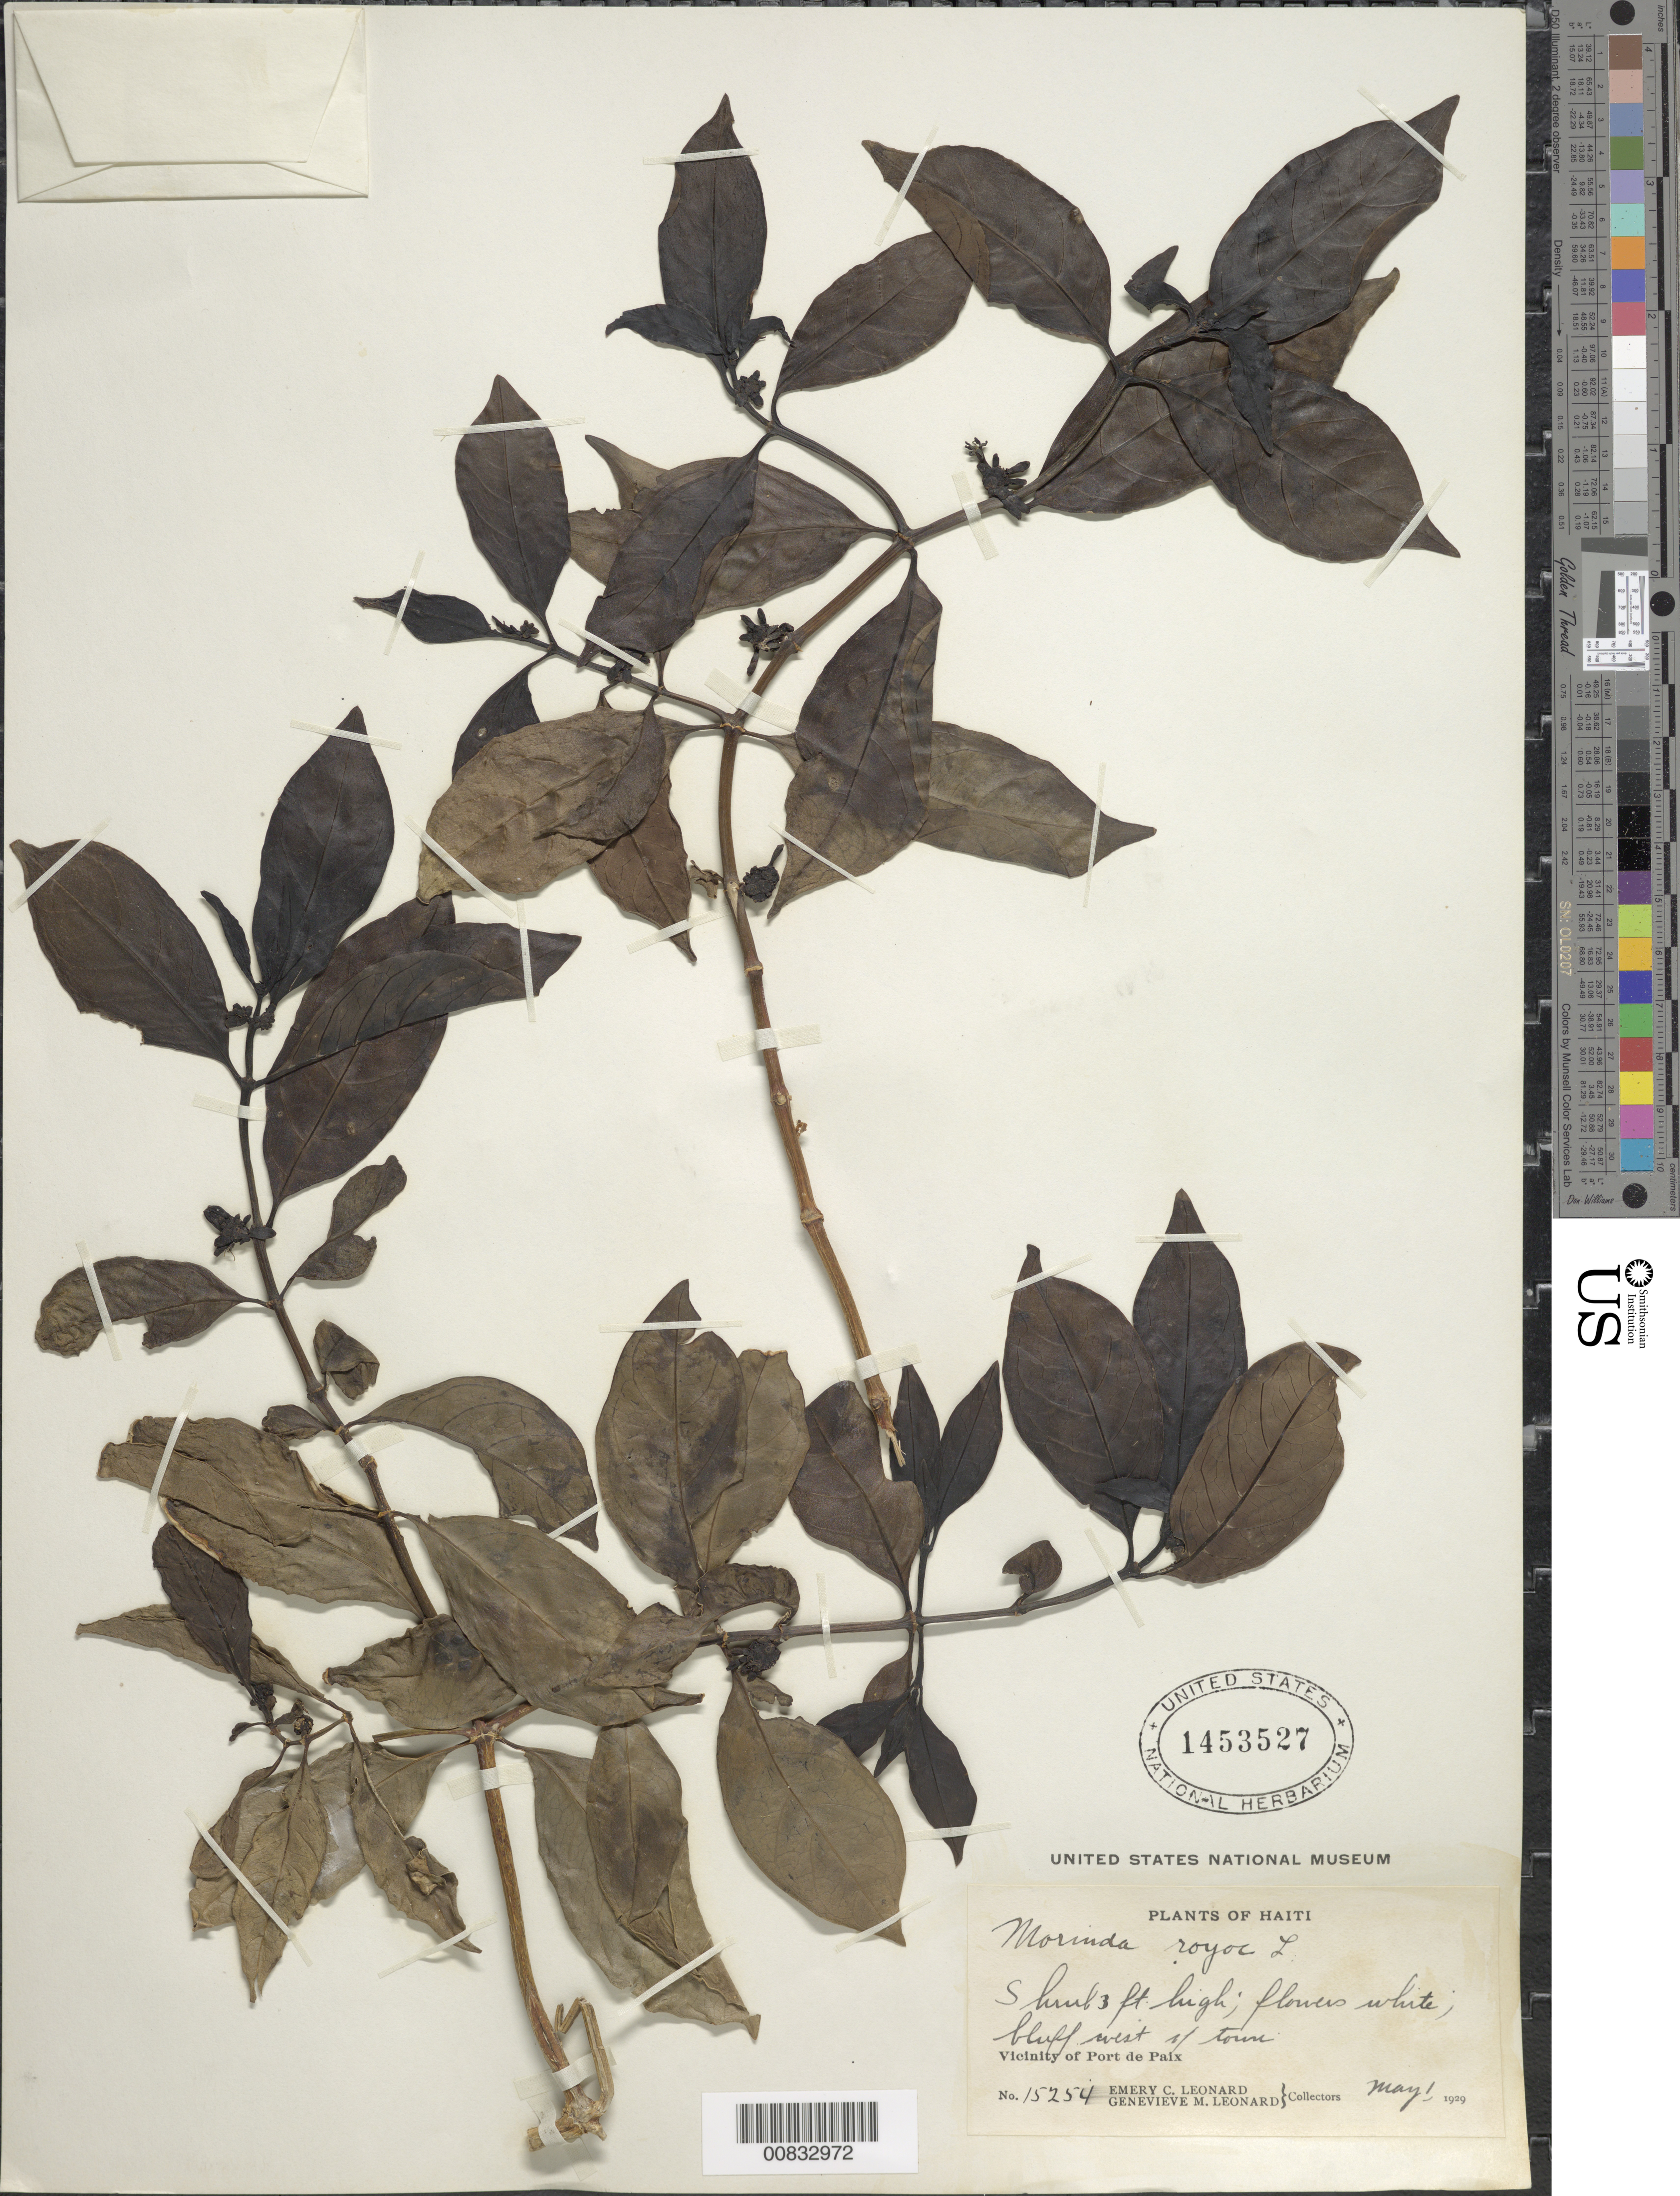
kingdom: Plantae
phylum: Tracheophyta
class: Magnoliopsida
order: Gentianales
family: Rubiaceae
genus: Morinda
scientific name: Morinda royoc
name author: L.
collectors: E. C. Leonard & G. M. Leonard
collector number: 15254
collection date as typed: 01 May 1929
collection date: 1929-05-01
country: Haiti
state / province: Ouest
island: Hispaniola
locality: Vicinity of Port au Prince, W of town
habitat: Bluff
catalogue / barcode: US 1453527